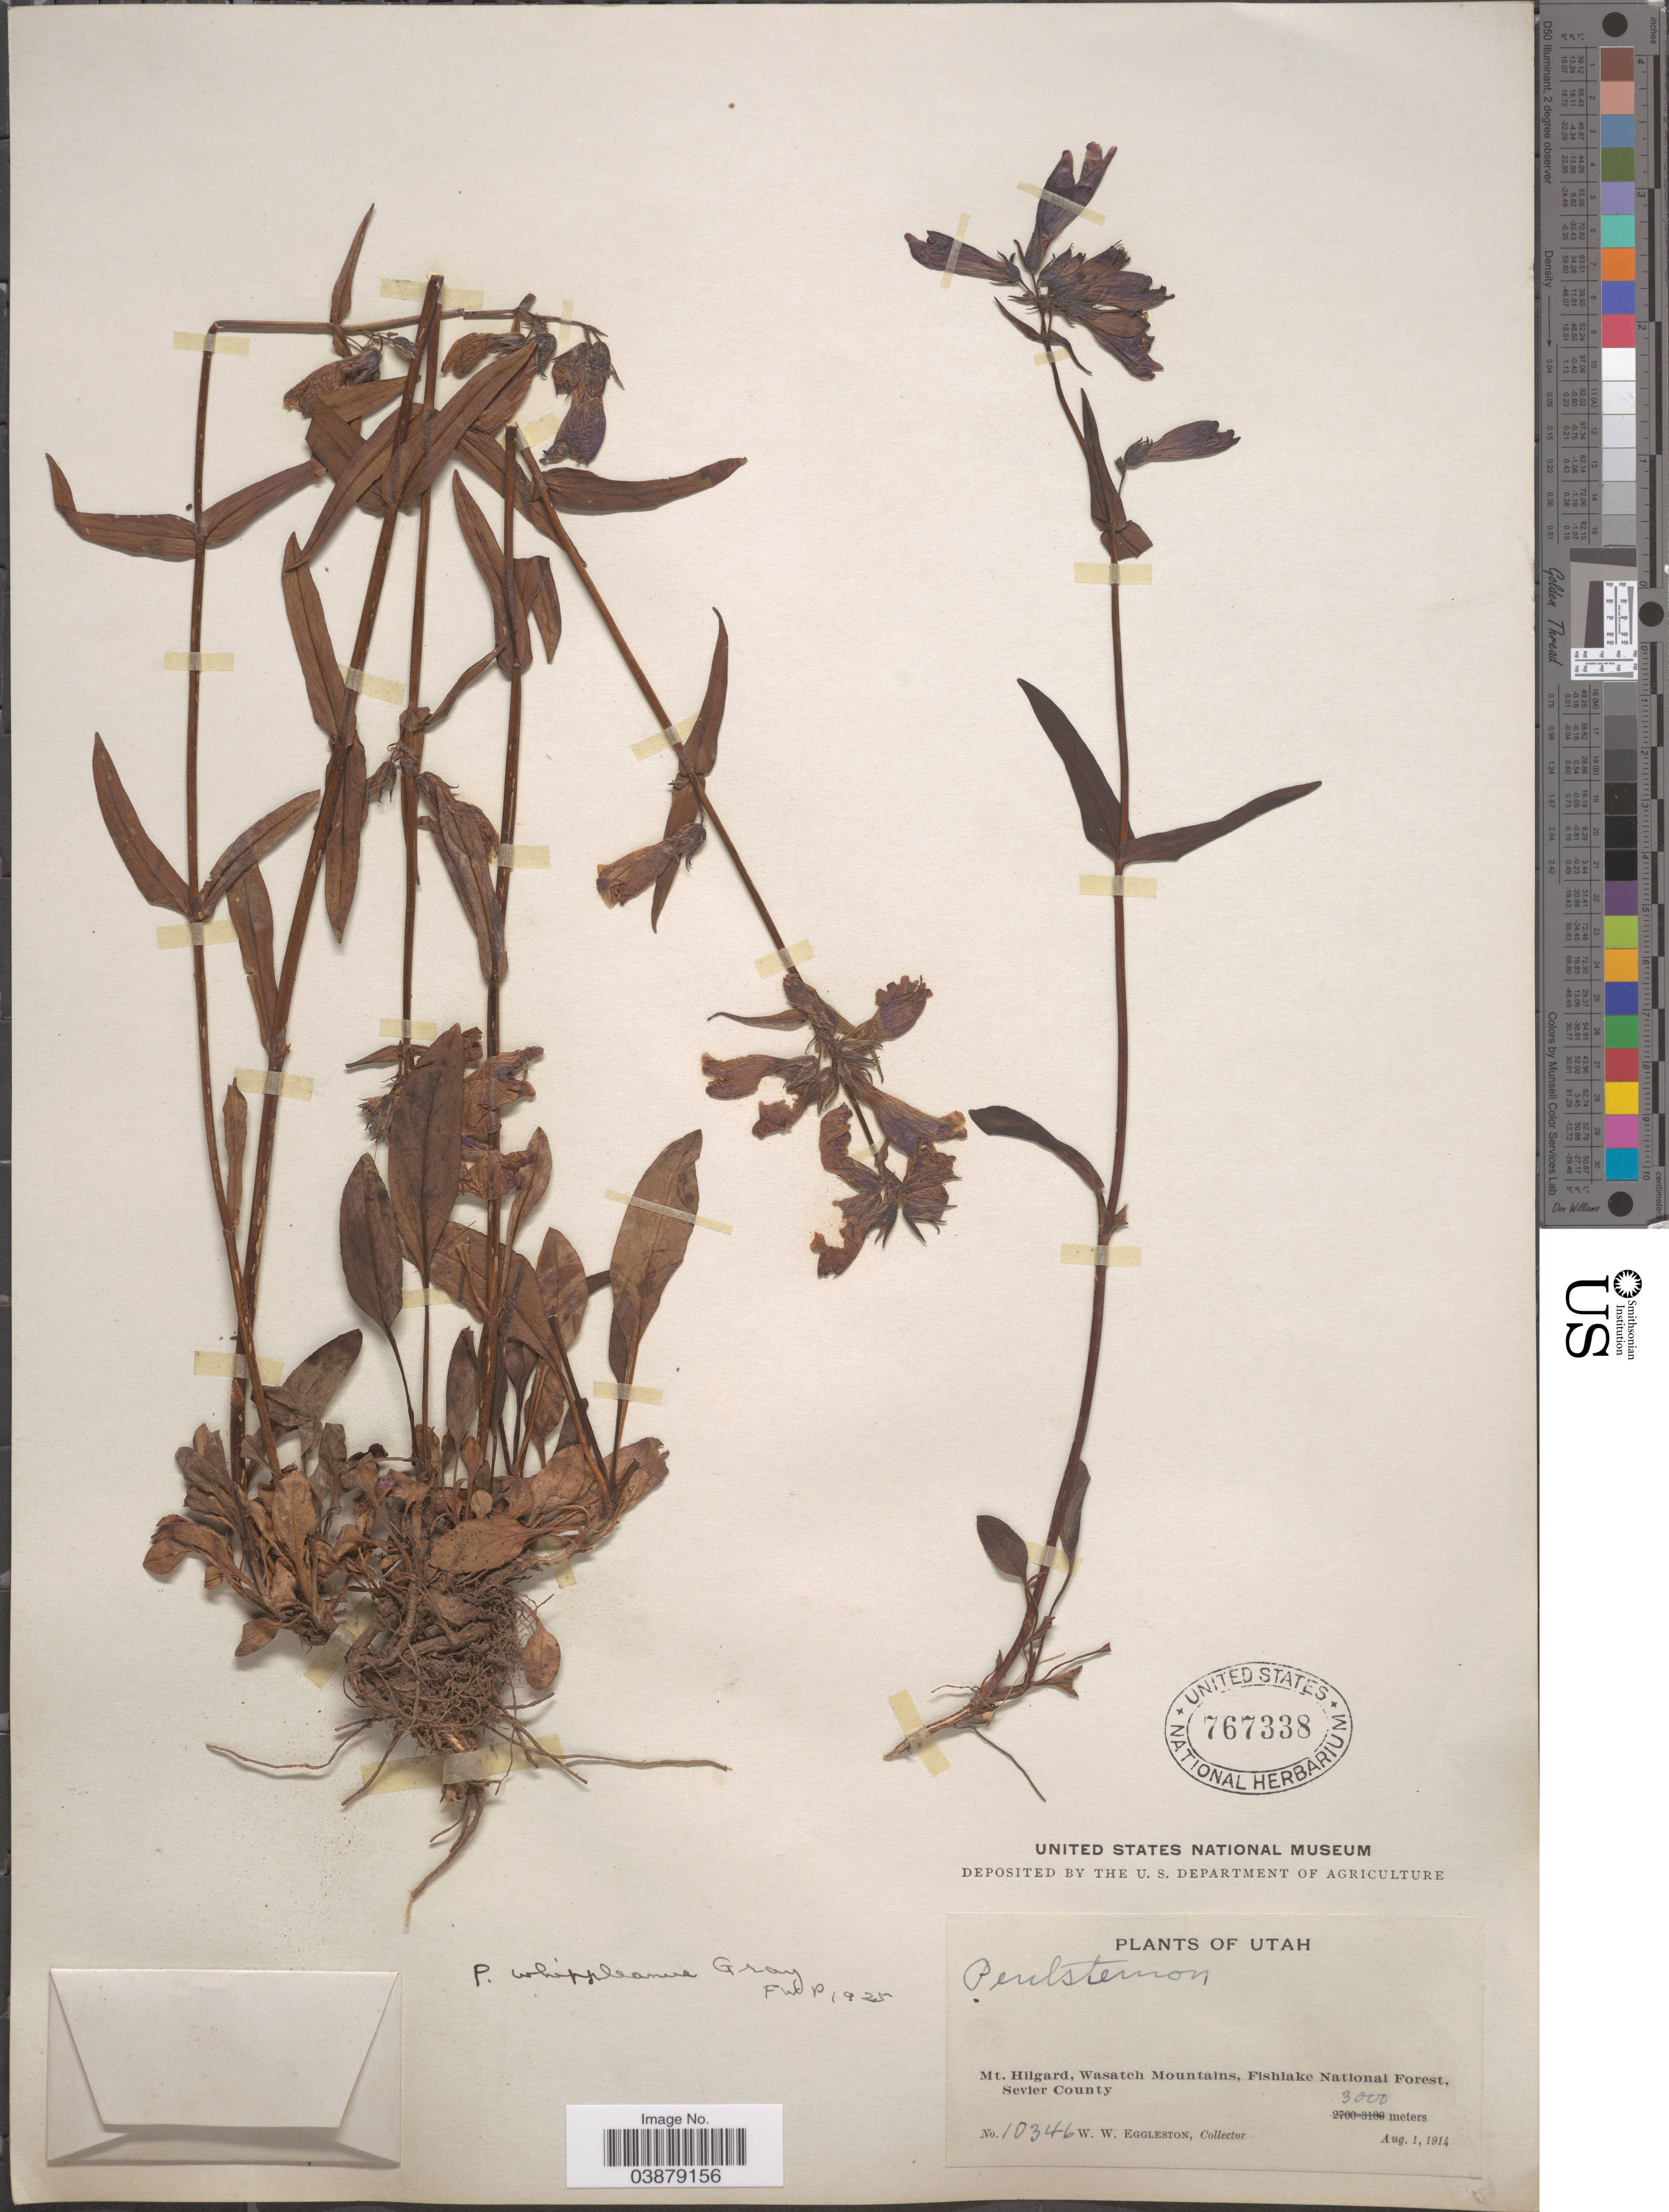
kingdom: Plantae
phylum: Tracheophyta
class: Magnoliopsida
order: Lamiales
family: Plantaginaceae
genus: Penstemon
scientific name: Penstemon whippleanus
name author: A. Gray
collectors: W. W. Eggleston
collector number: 10346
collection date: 1914-08-01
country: United States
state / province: Utah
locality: Mt. Hilgard, Wasatch Mountains, Fishlake National Forest, Sevier County.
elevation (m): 3000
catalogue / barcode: US 767338